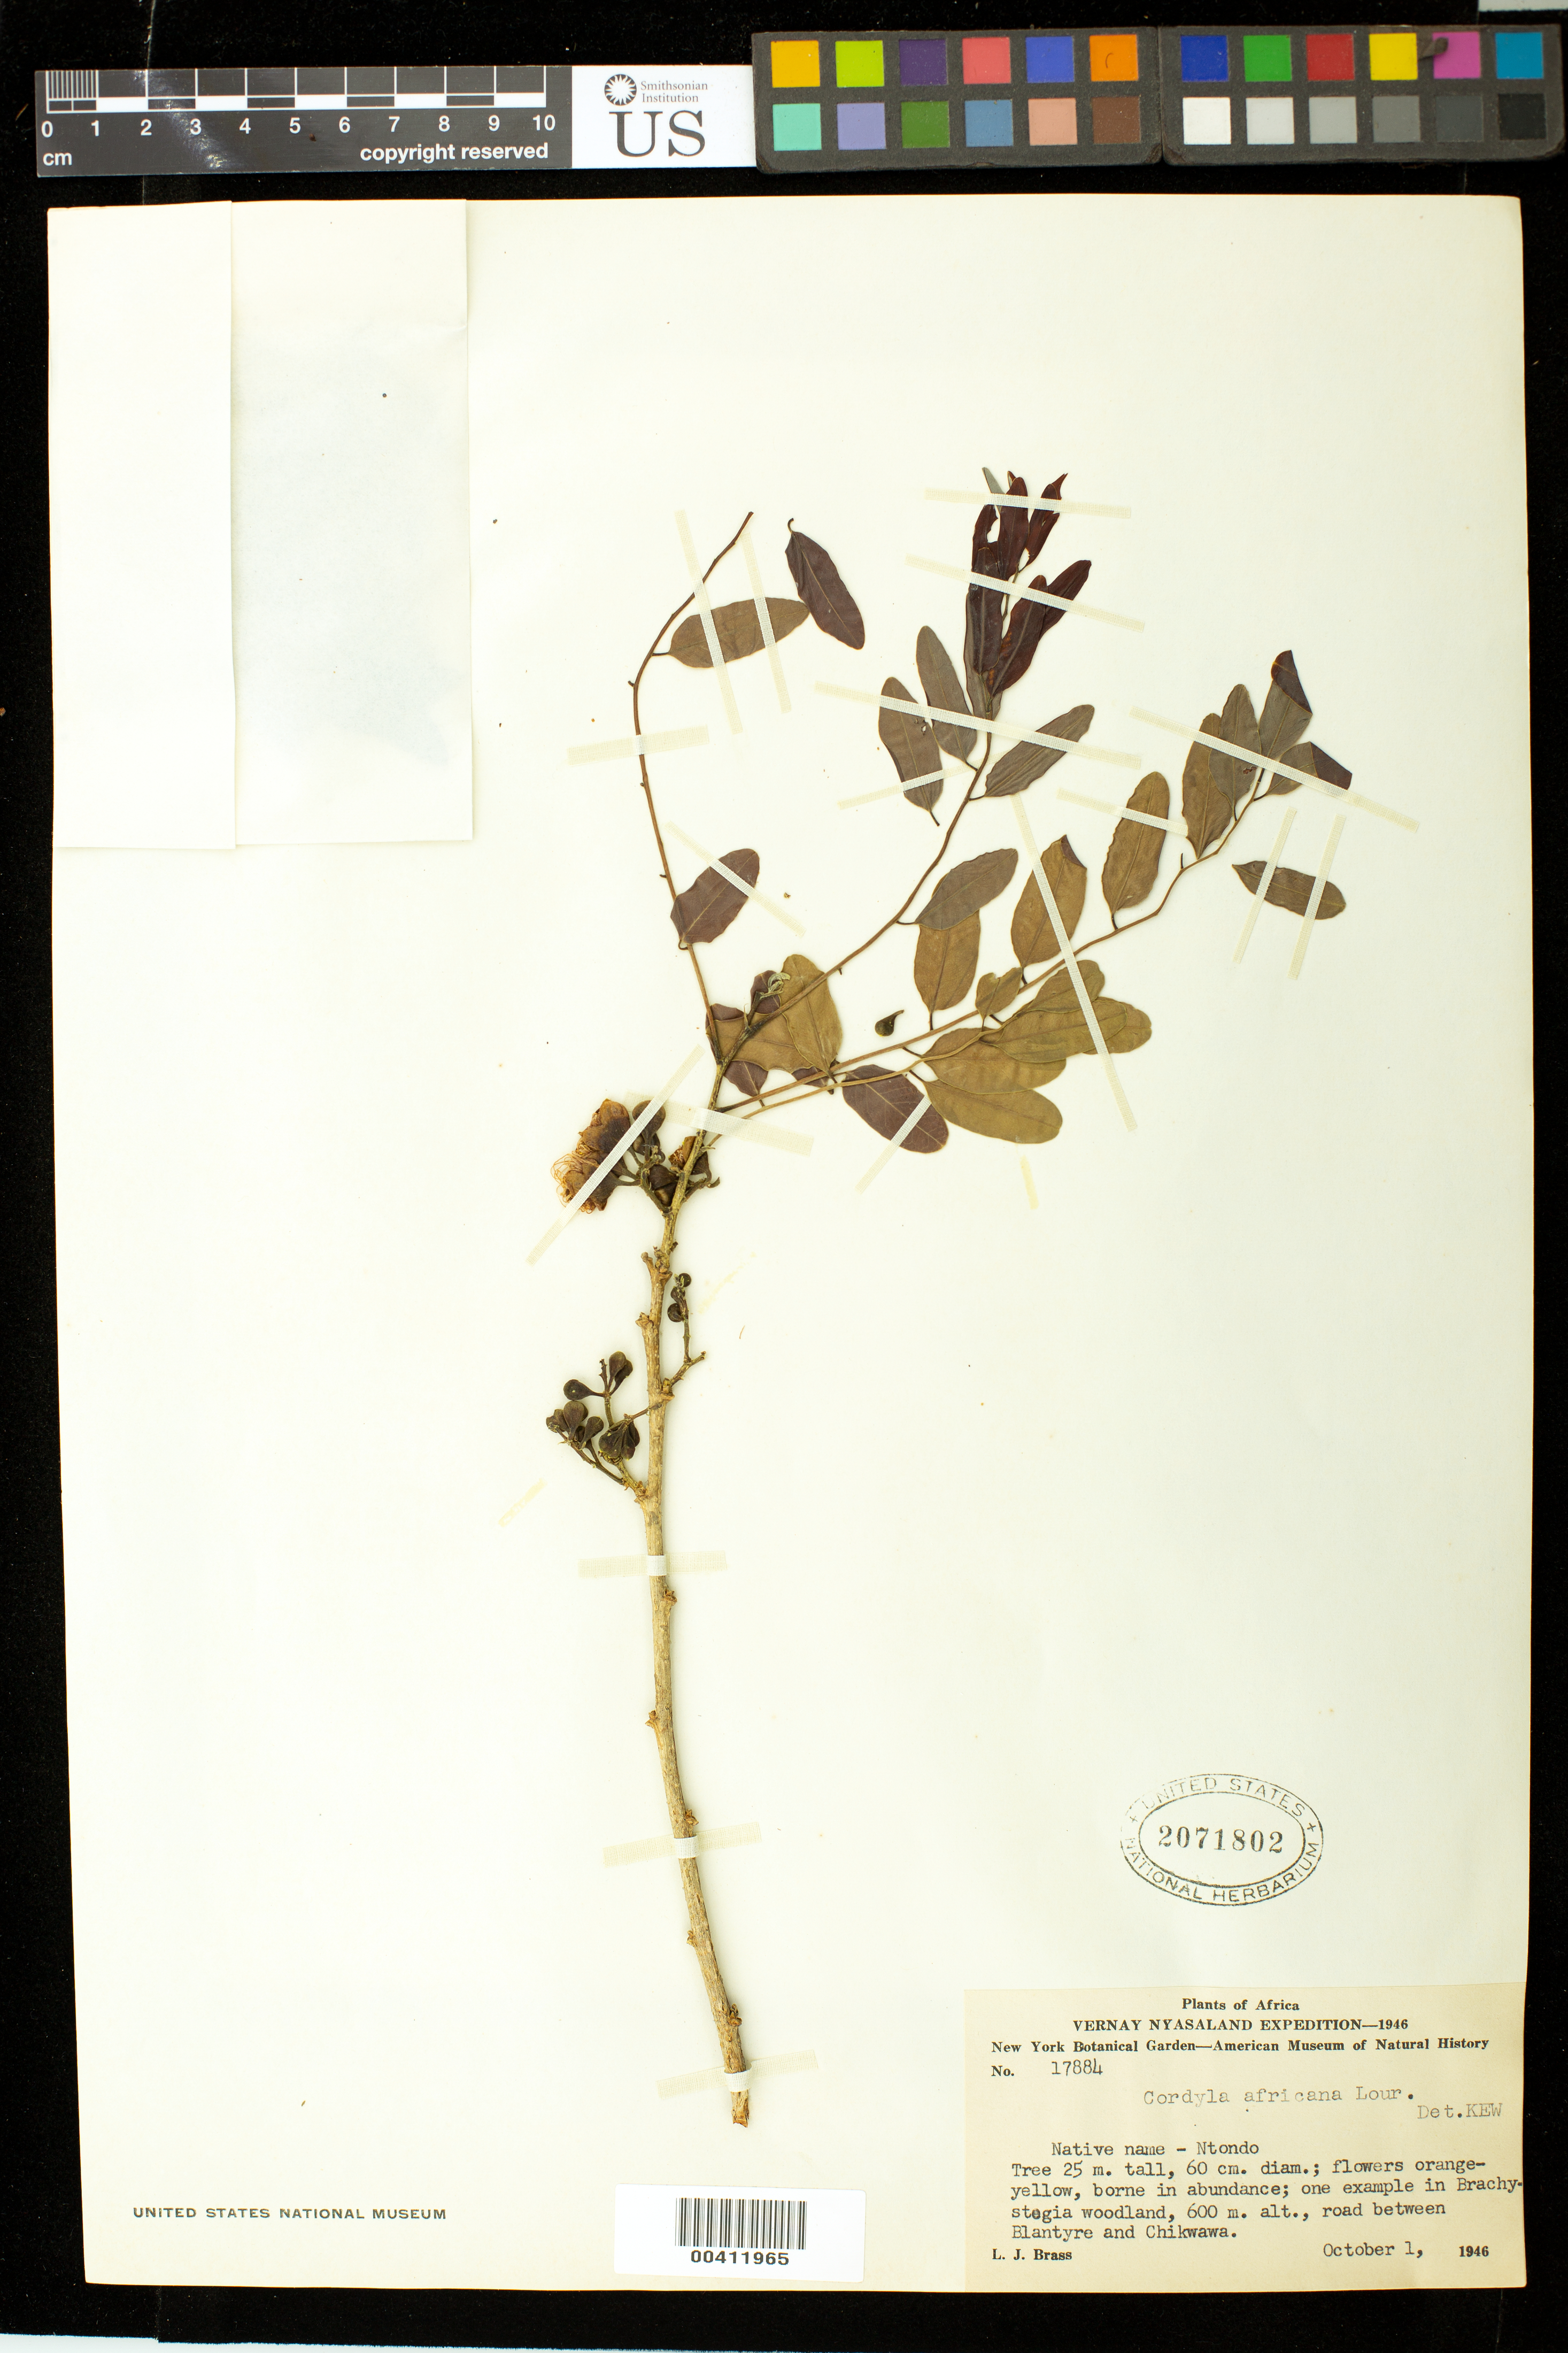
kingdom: Plantae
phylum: Tracheophyta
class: Magnoliopsida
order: Fabales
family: Fabaceae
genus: Cordyla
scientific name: Cordyla africana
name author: Lour.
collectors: L. J. Brass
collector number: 17884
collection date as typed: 01 Oct 1946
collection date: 1946-10-01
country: Malawi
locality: Road between blantyre and chikwawa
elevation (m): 600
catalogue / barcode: US 2071802